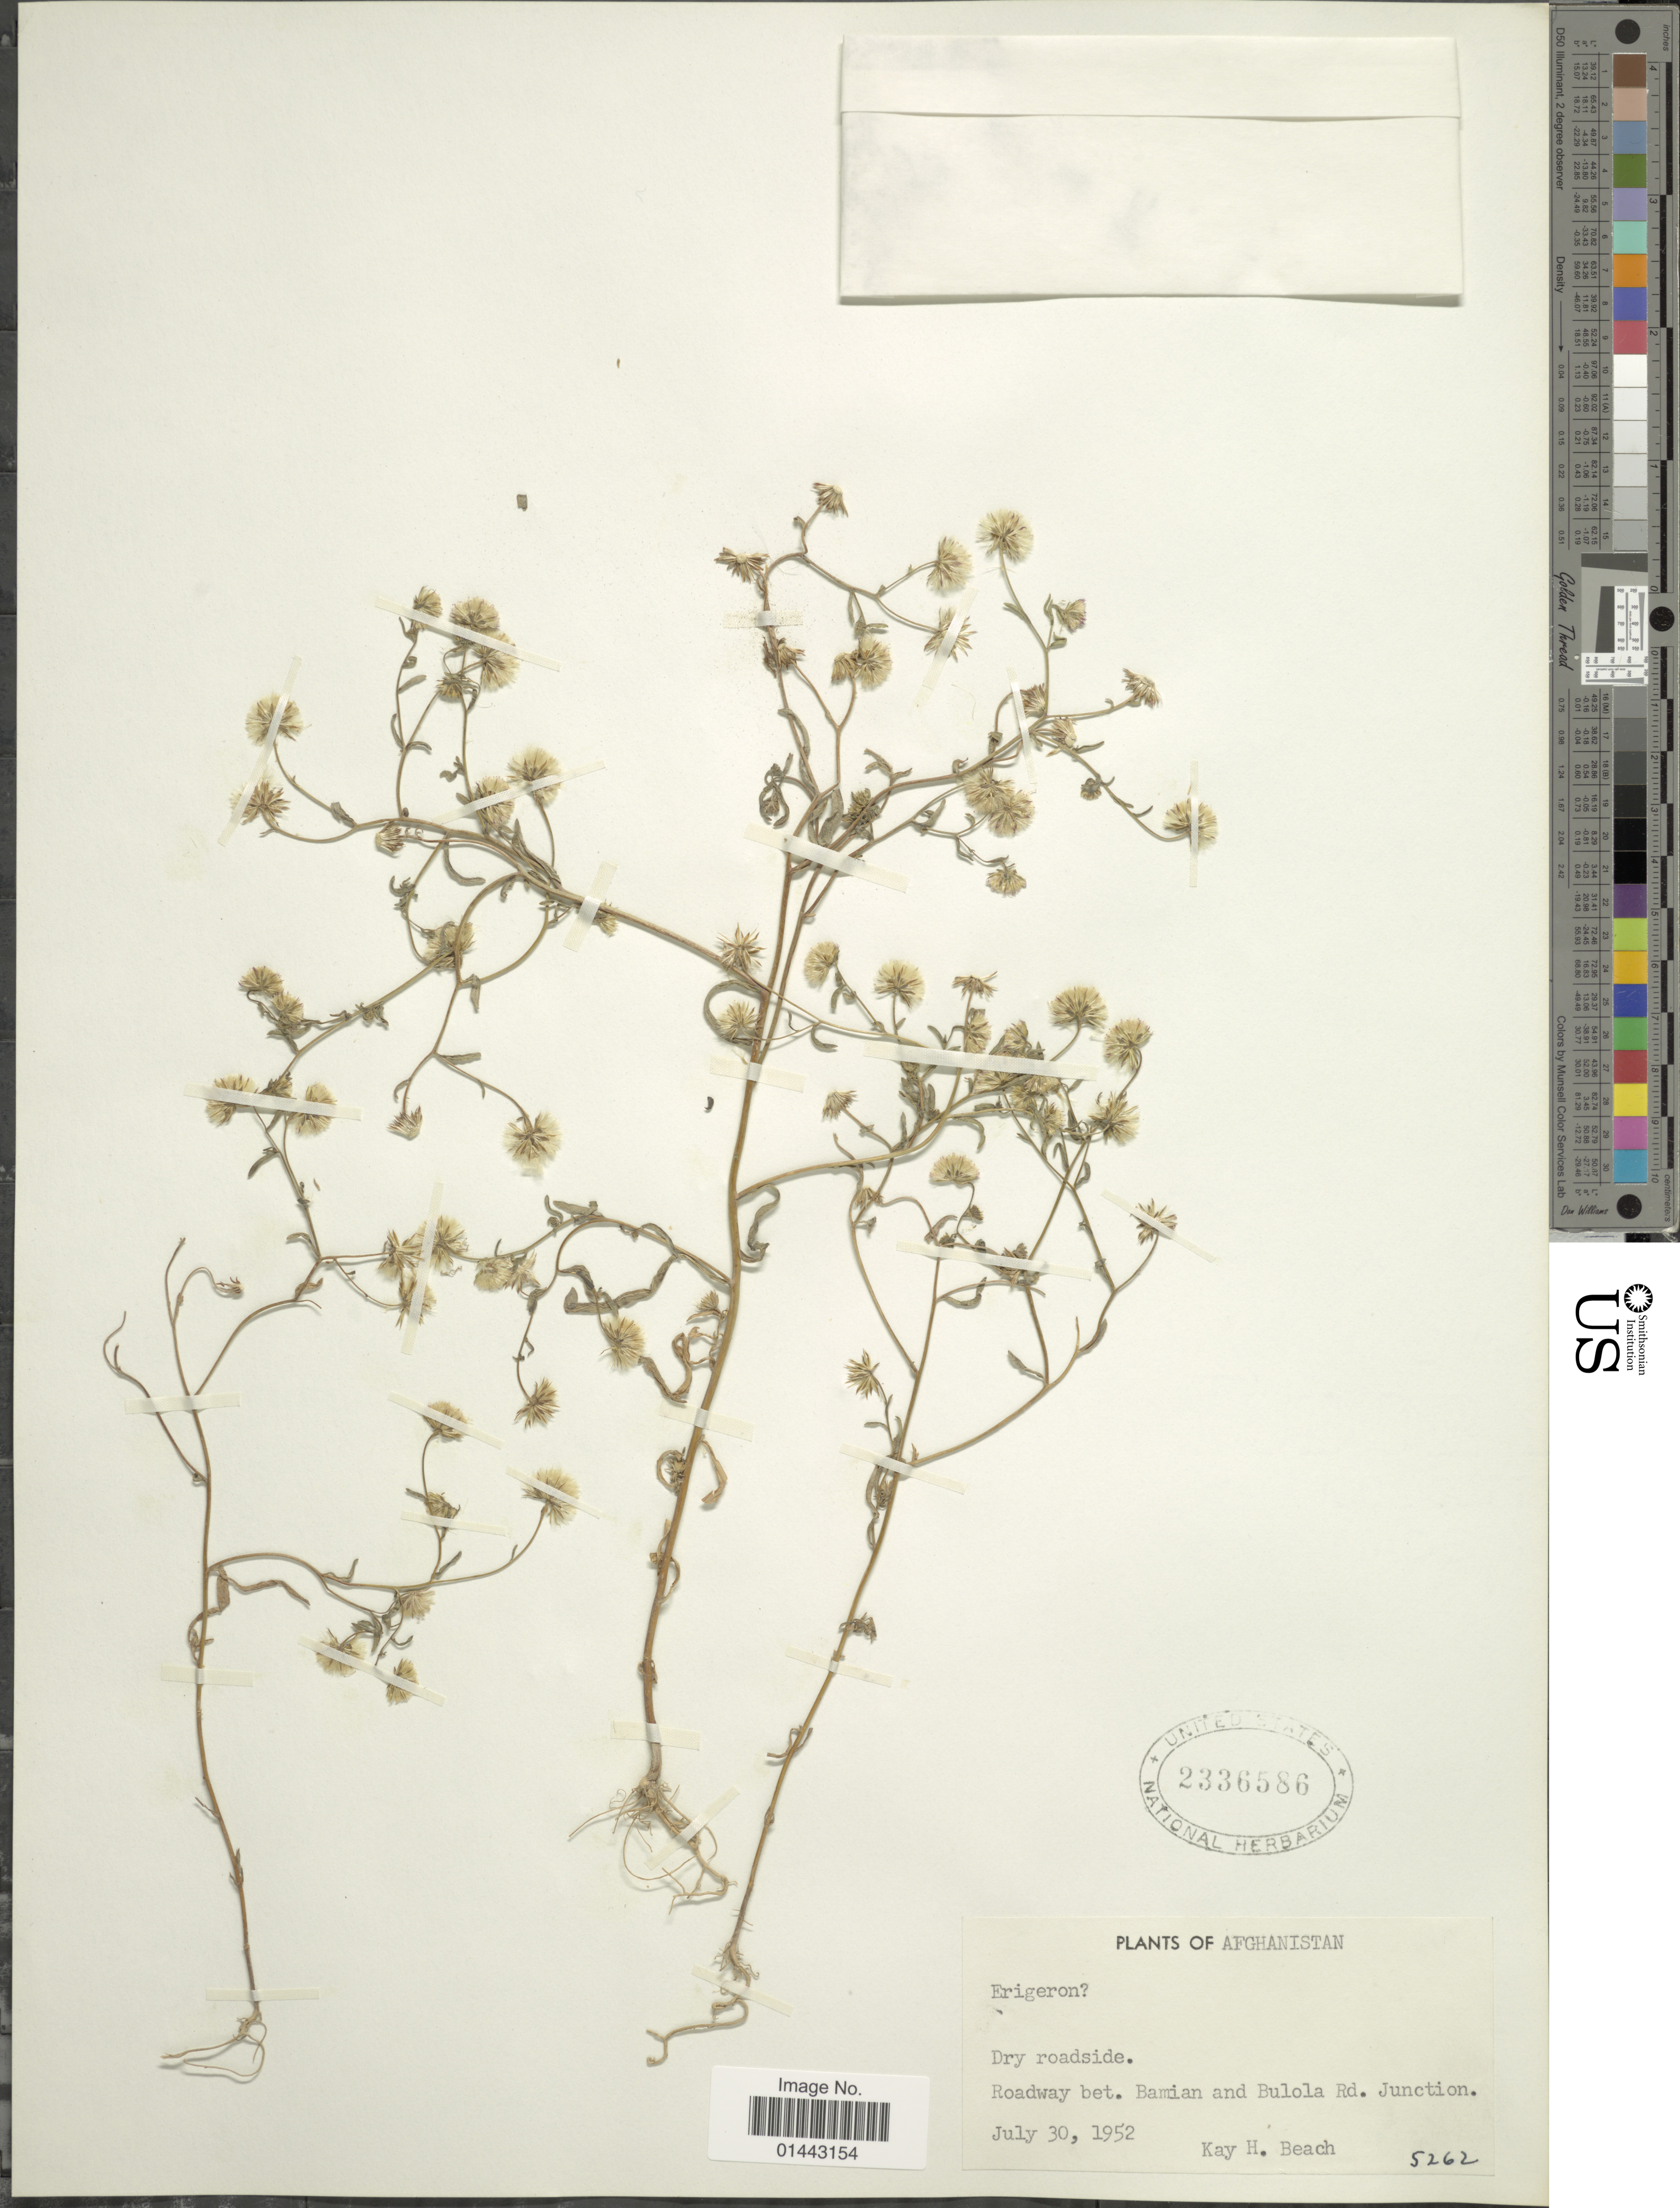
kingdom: Plantae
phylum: Tracheophyta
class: Magnoliopsida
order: Asterales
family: Asteraceae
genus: Erigeron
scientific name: Erigeron sp.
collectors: K. H. Beach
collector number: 5262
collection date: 1952-07-30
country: Afghanistan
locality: Dry roadside, Roadway bet. Bamian and Bulola Rd. junction.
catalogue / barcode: US 2336586